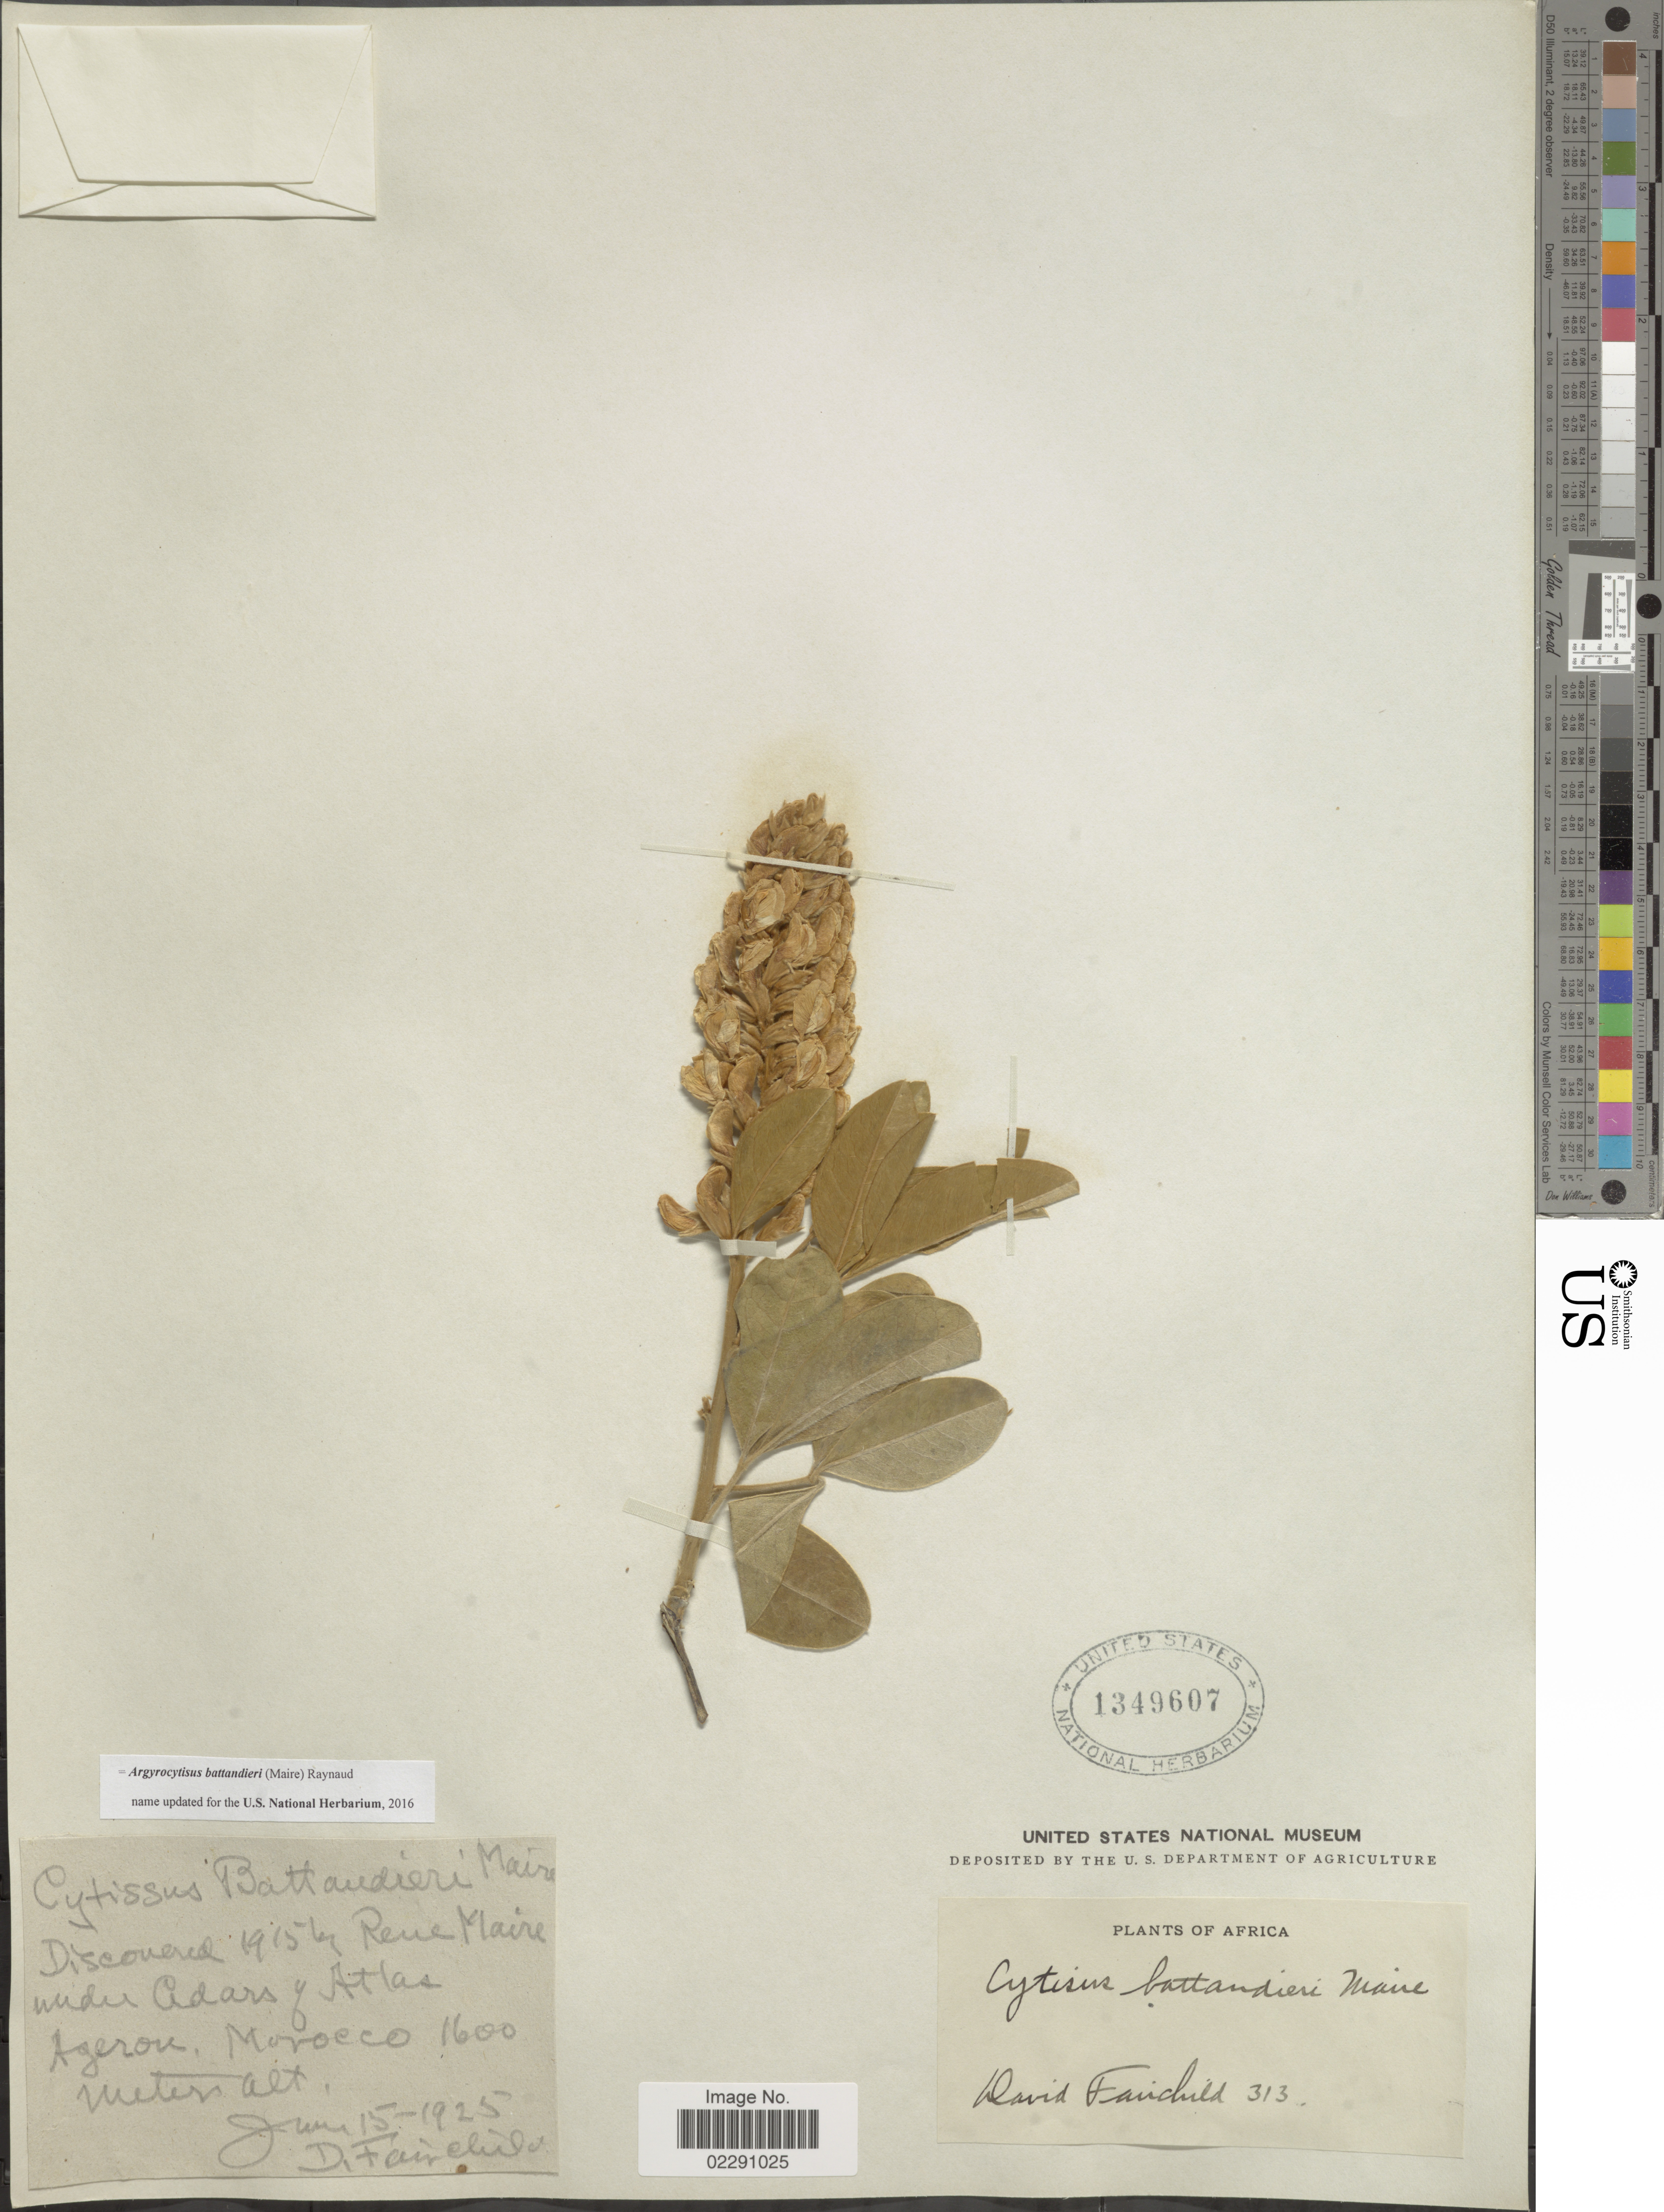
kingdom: Plantae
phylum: Tracheophyta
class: Magnoliopsida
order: Fabales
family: Fabaceae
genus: Argyrocytisus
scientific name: Argyrocytisus battandieri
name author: (Maire) Raynaud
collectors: D. Fairchild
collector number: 313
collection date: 1925-06-15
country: Morocco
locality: Cedars y Atlas, Azerou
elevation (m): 1600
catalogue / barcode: US 1349607